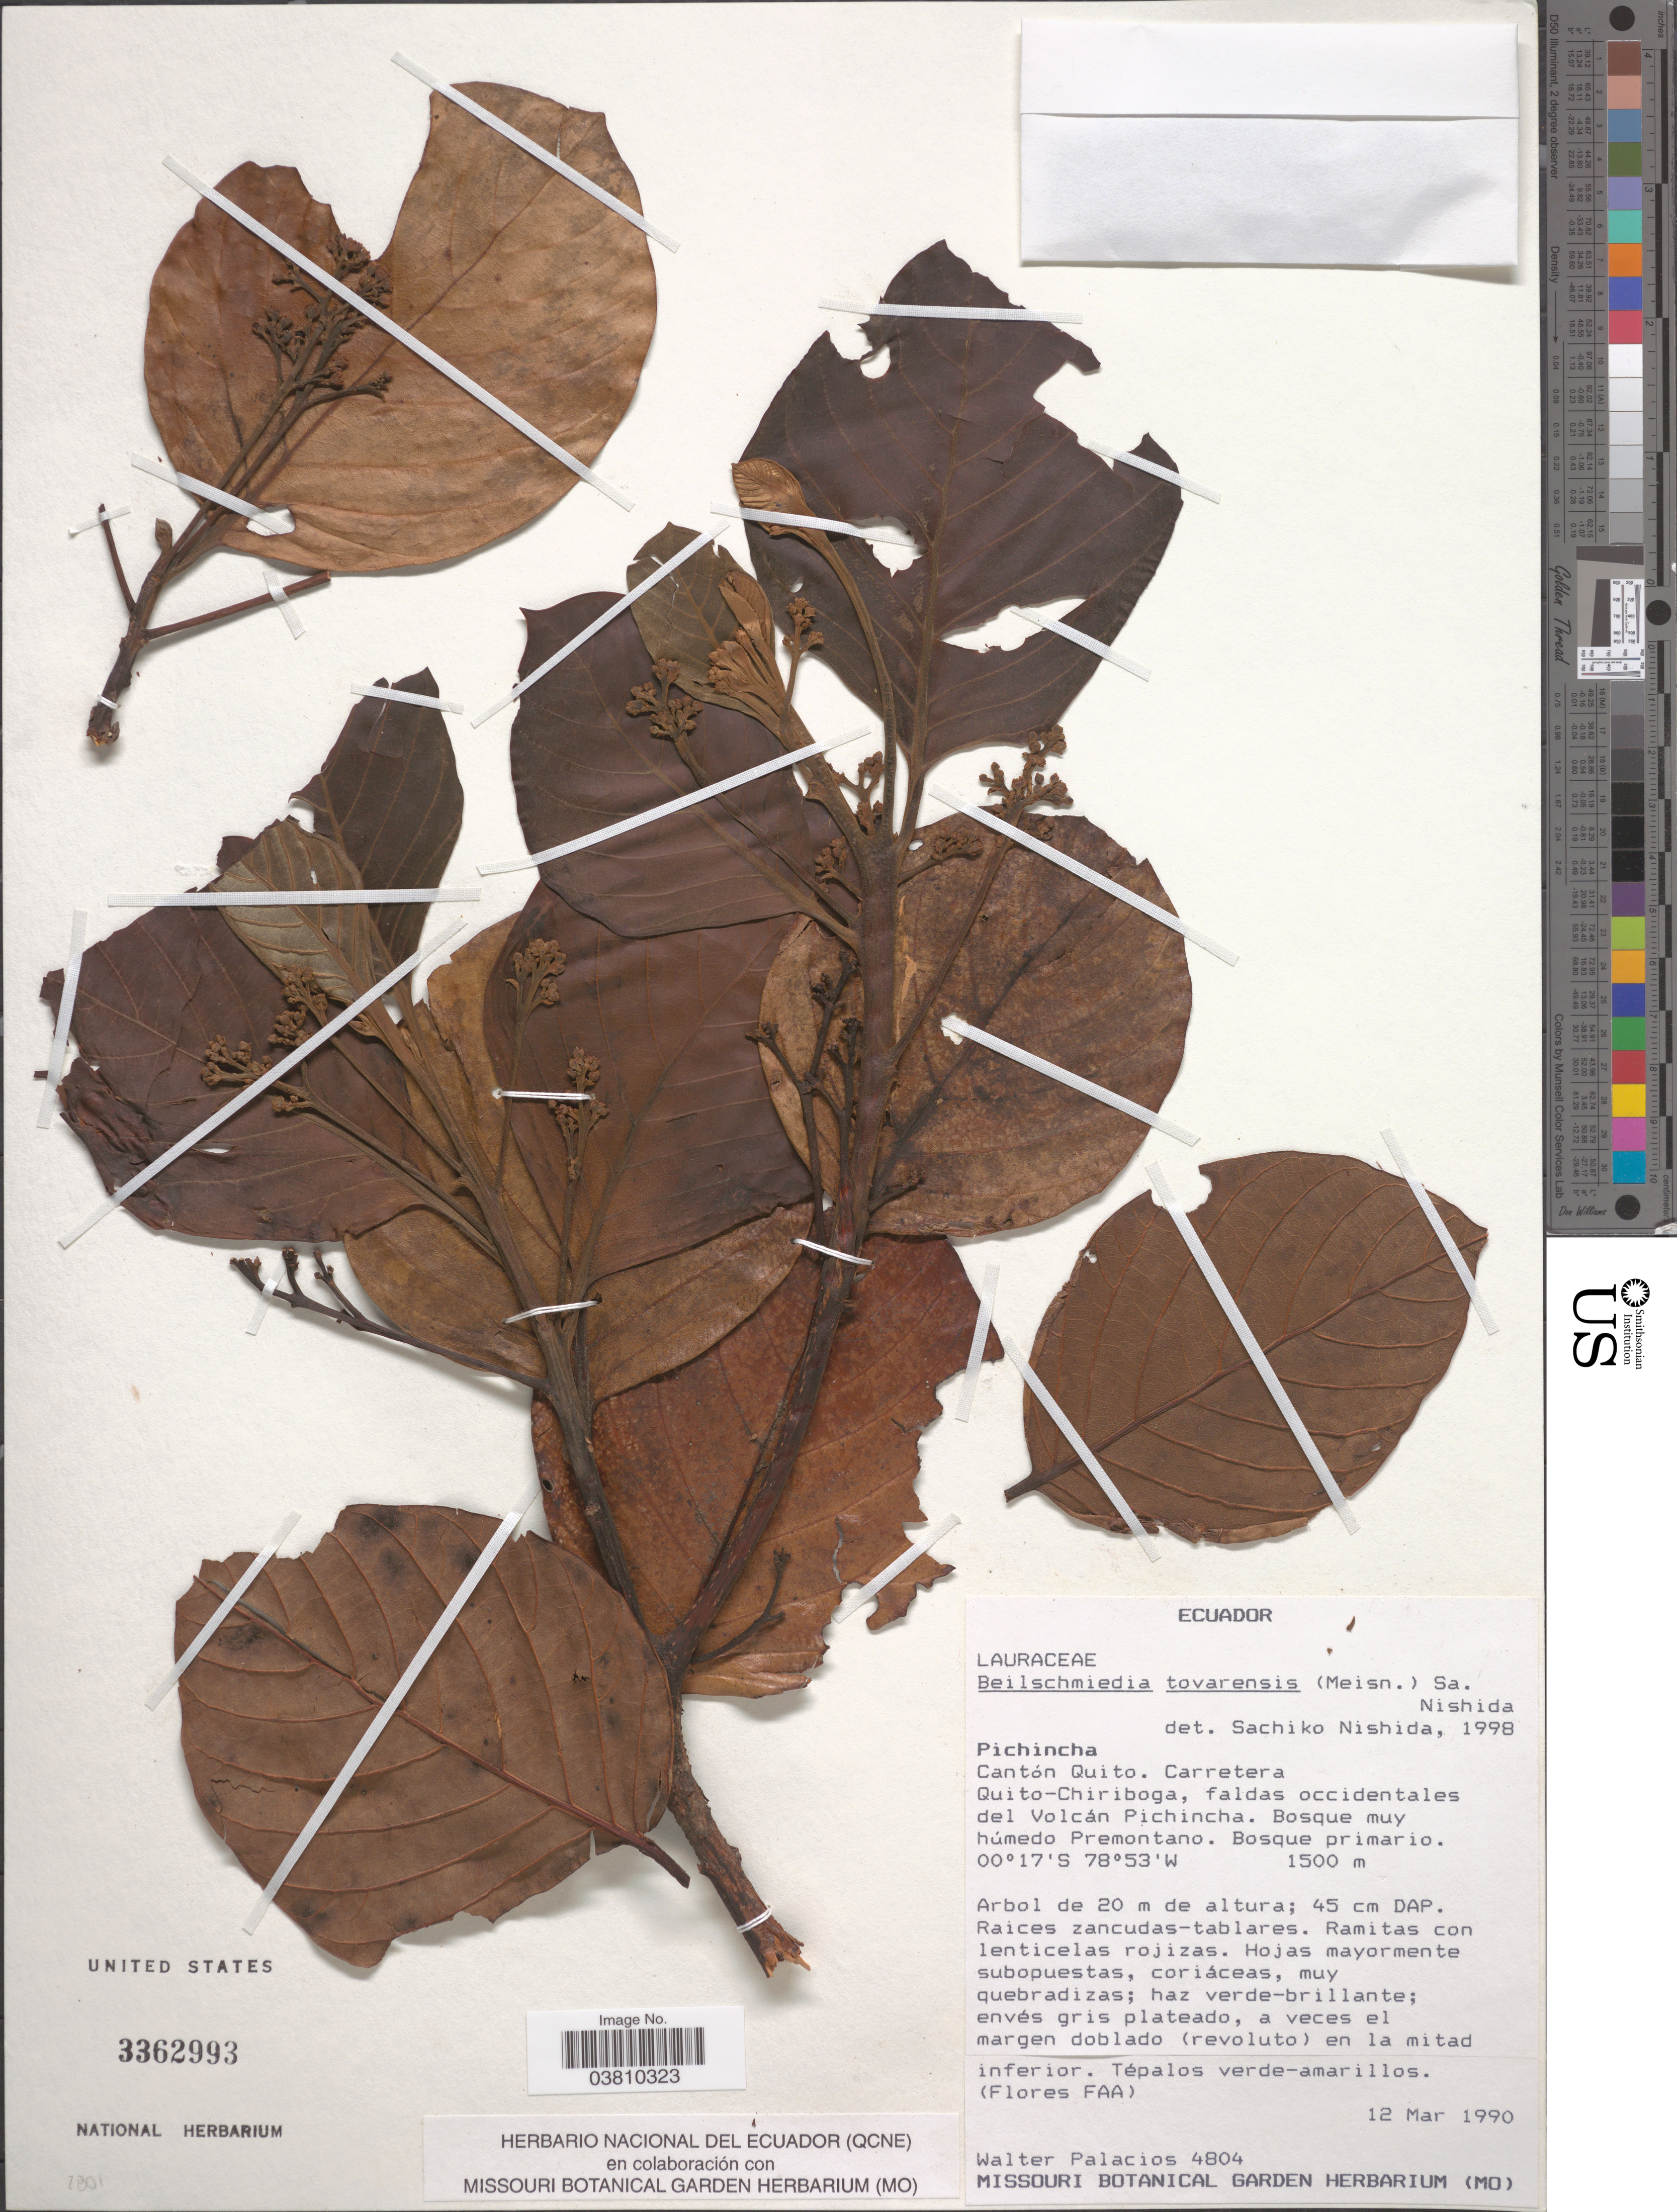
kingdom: Plantae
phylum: Tracheophyta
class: Magnoliopsida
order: Laurales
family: Lauraceae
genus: Beilschmiedia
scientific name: Beilschmiedia tovarensis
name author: (Meisn.) Sa. Nishida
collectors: W. Palacios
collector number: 4804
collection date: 1990-03-12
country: Ecuador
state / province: Pichincha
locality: Cantón Quito. Carretera Quito-Chiriboga, faldas occidentales del Volcán Pichincha. Bosque muy húmedo Premontano.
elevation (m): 1500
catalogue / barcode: US 3362993